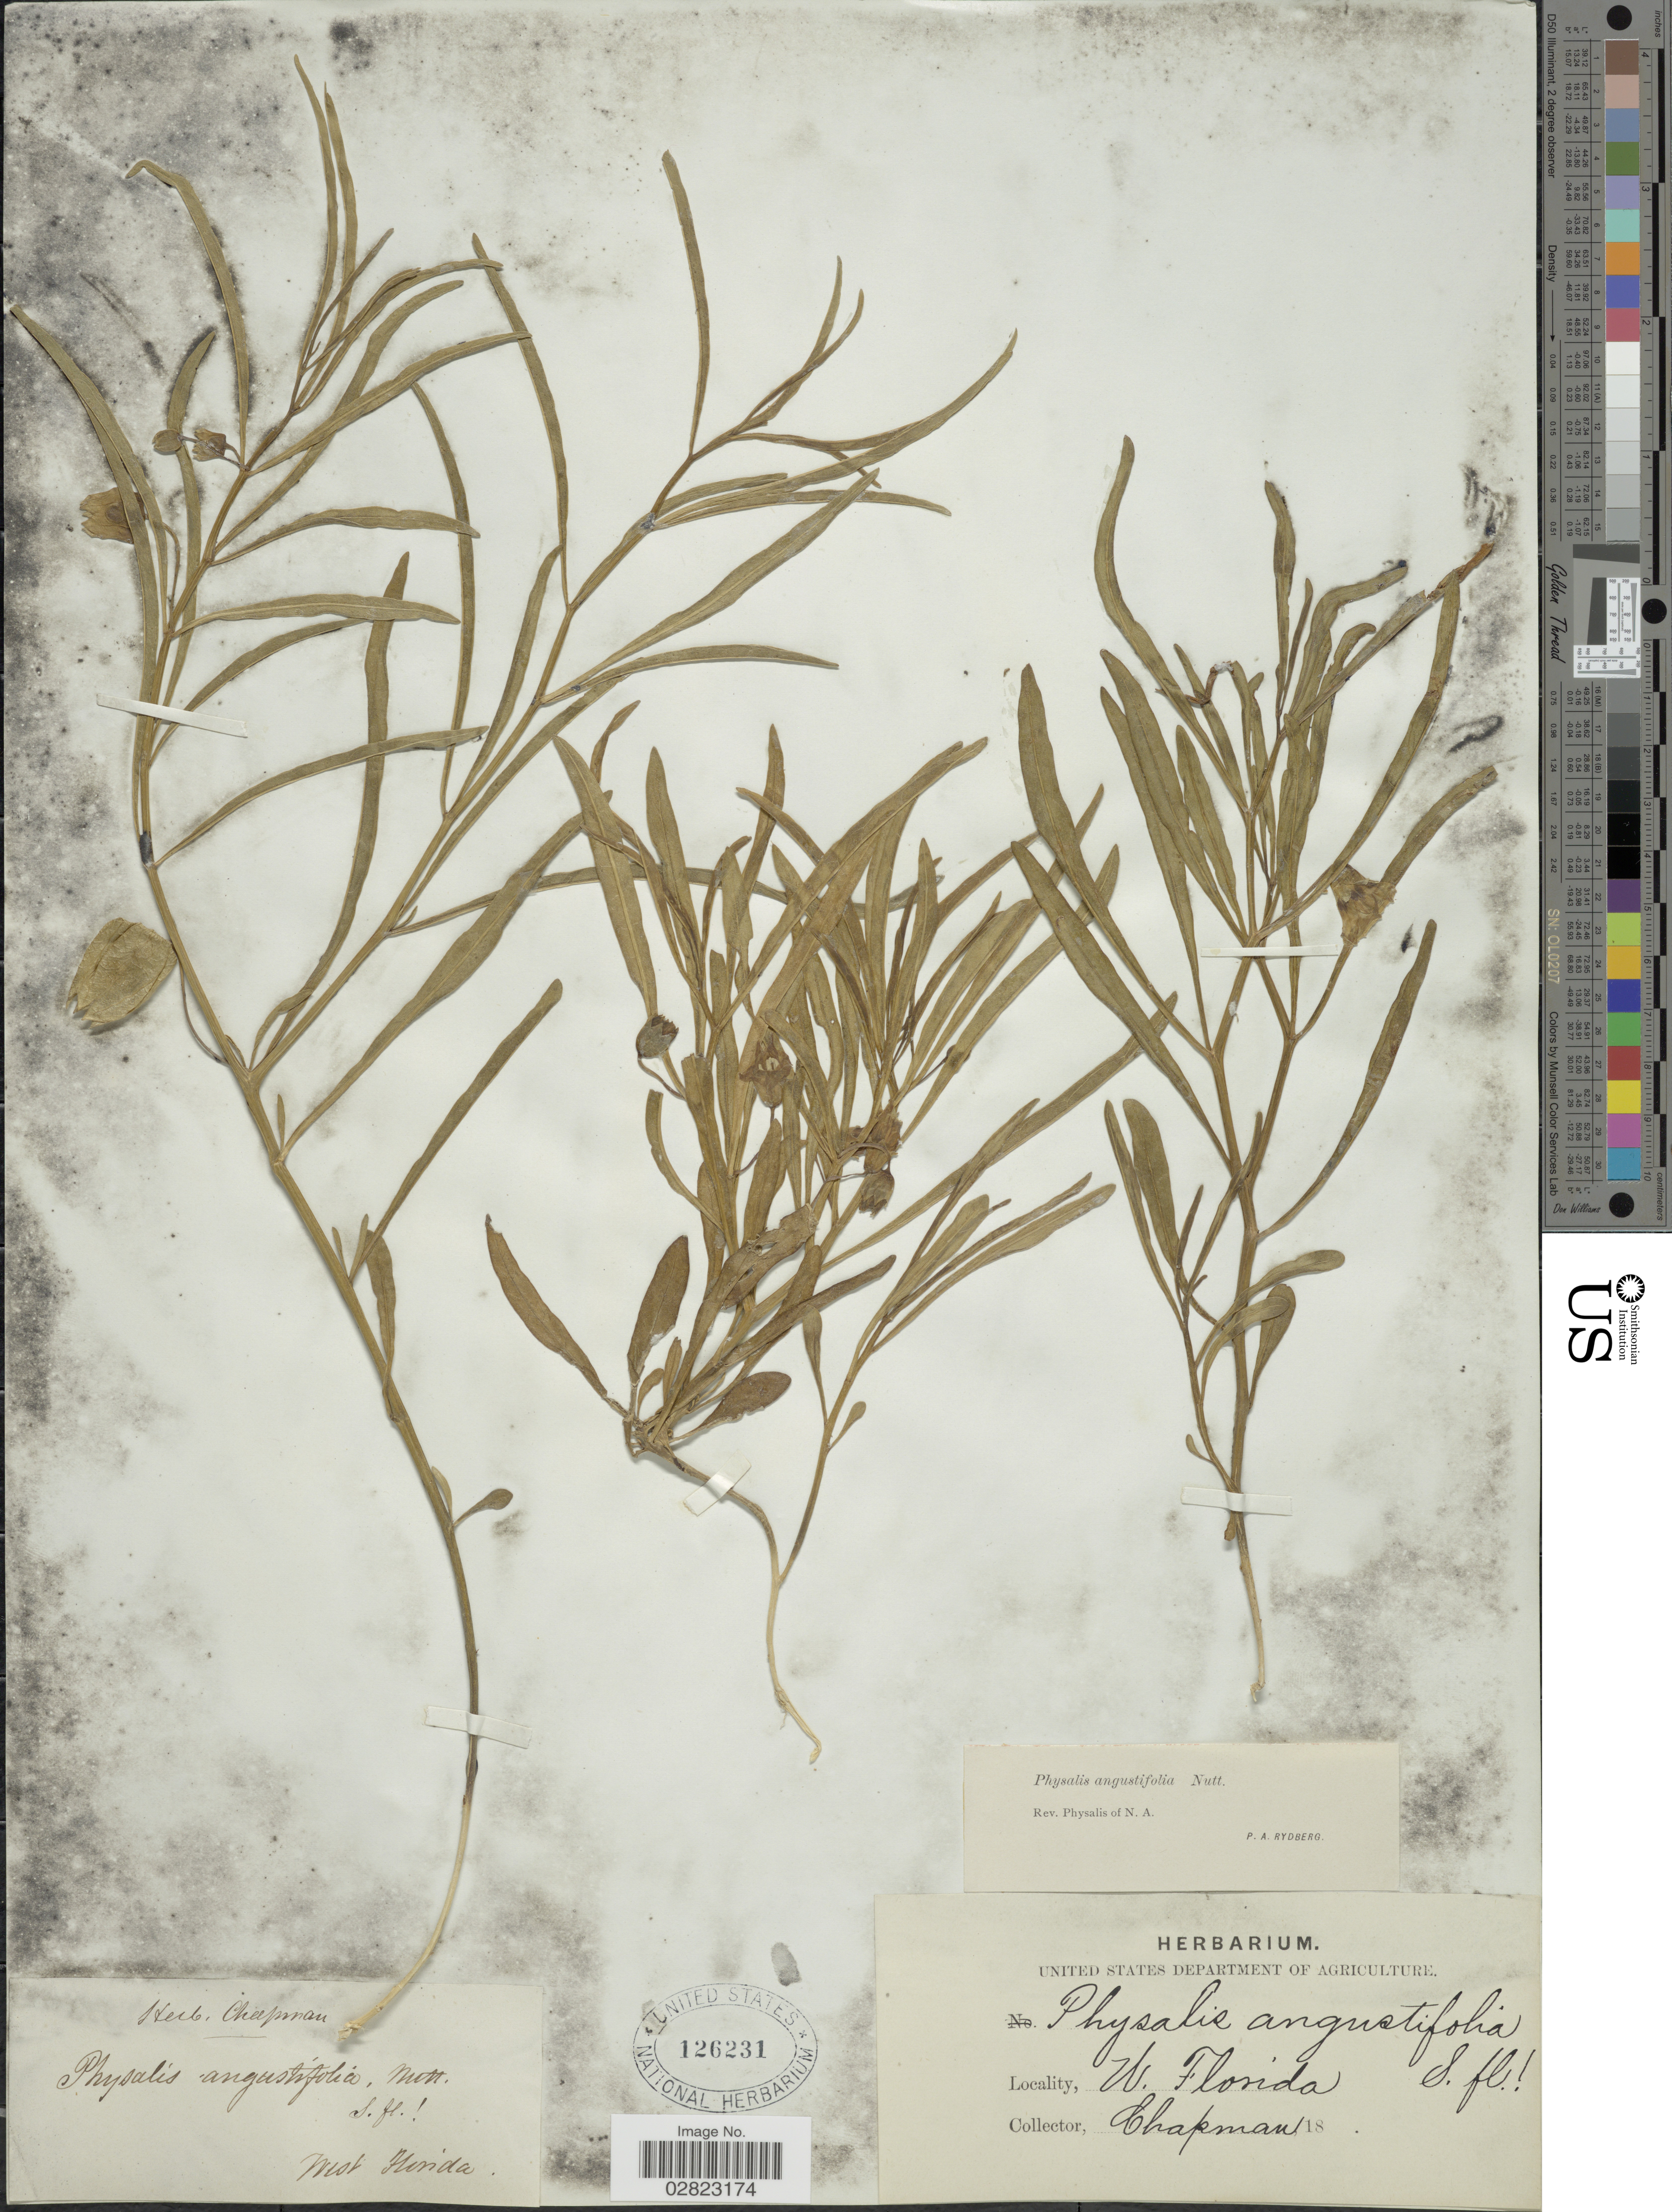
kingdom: Plantae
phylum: Tracheophyta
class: Magnoliopsida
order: Solanales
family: Solanaceae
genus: Physalis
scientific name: Physalis angustifolia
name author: Nutt.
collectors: A. Chapman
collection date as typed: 18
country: United States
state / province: Florida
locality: West Florida.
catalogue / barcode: US 126231